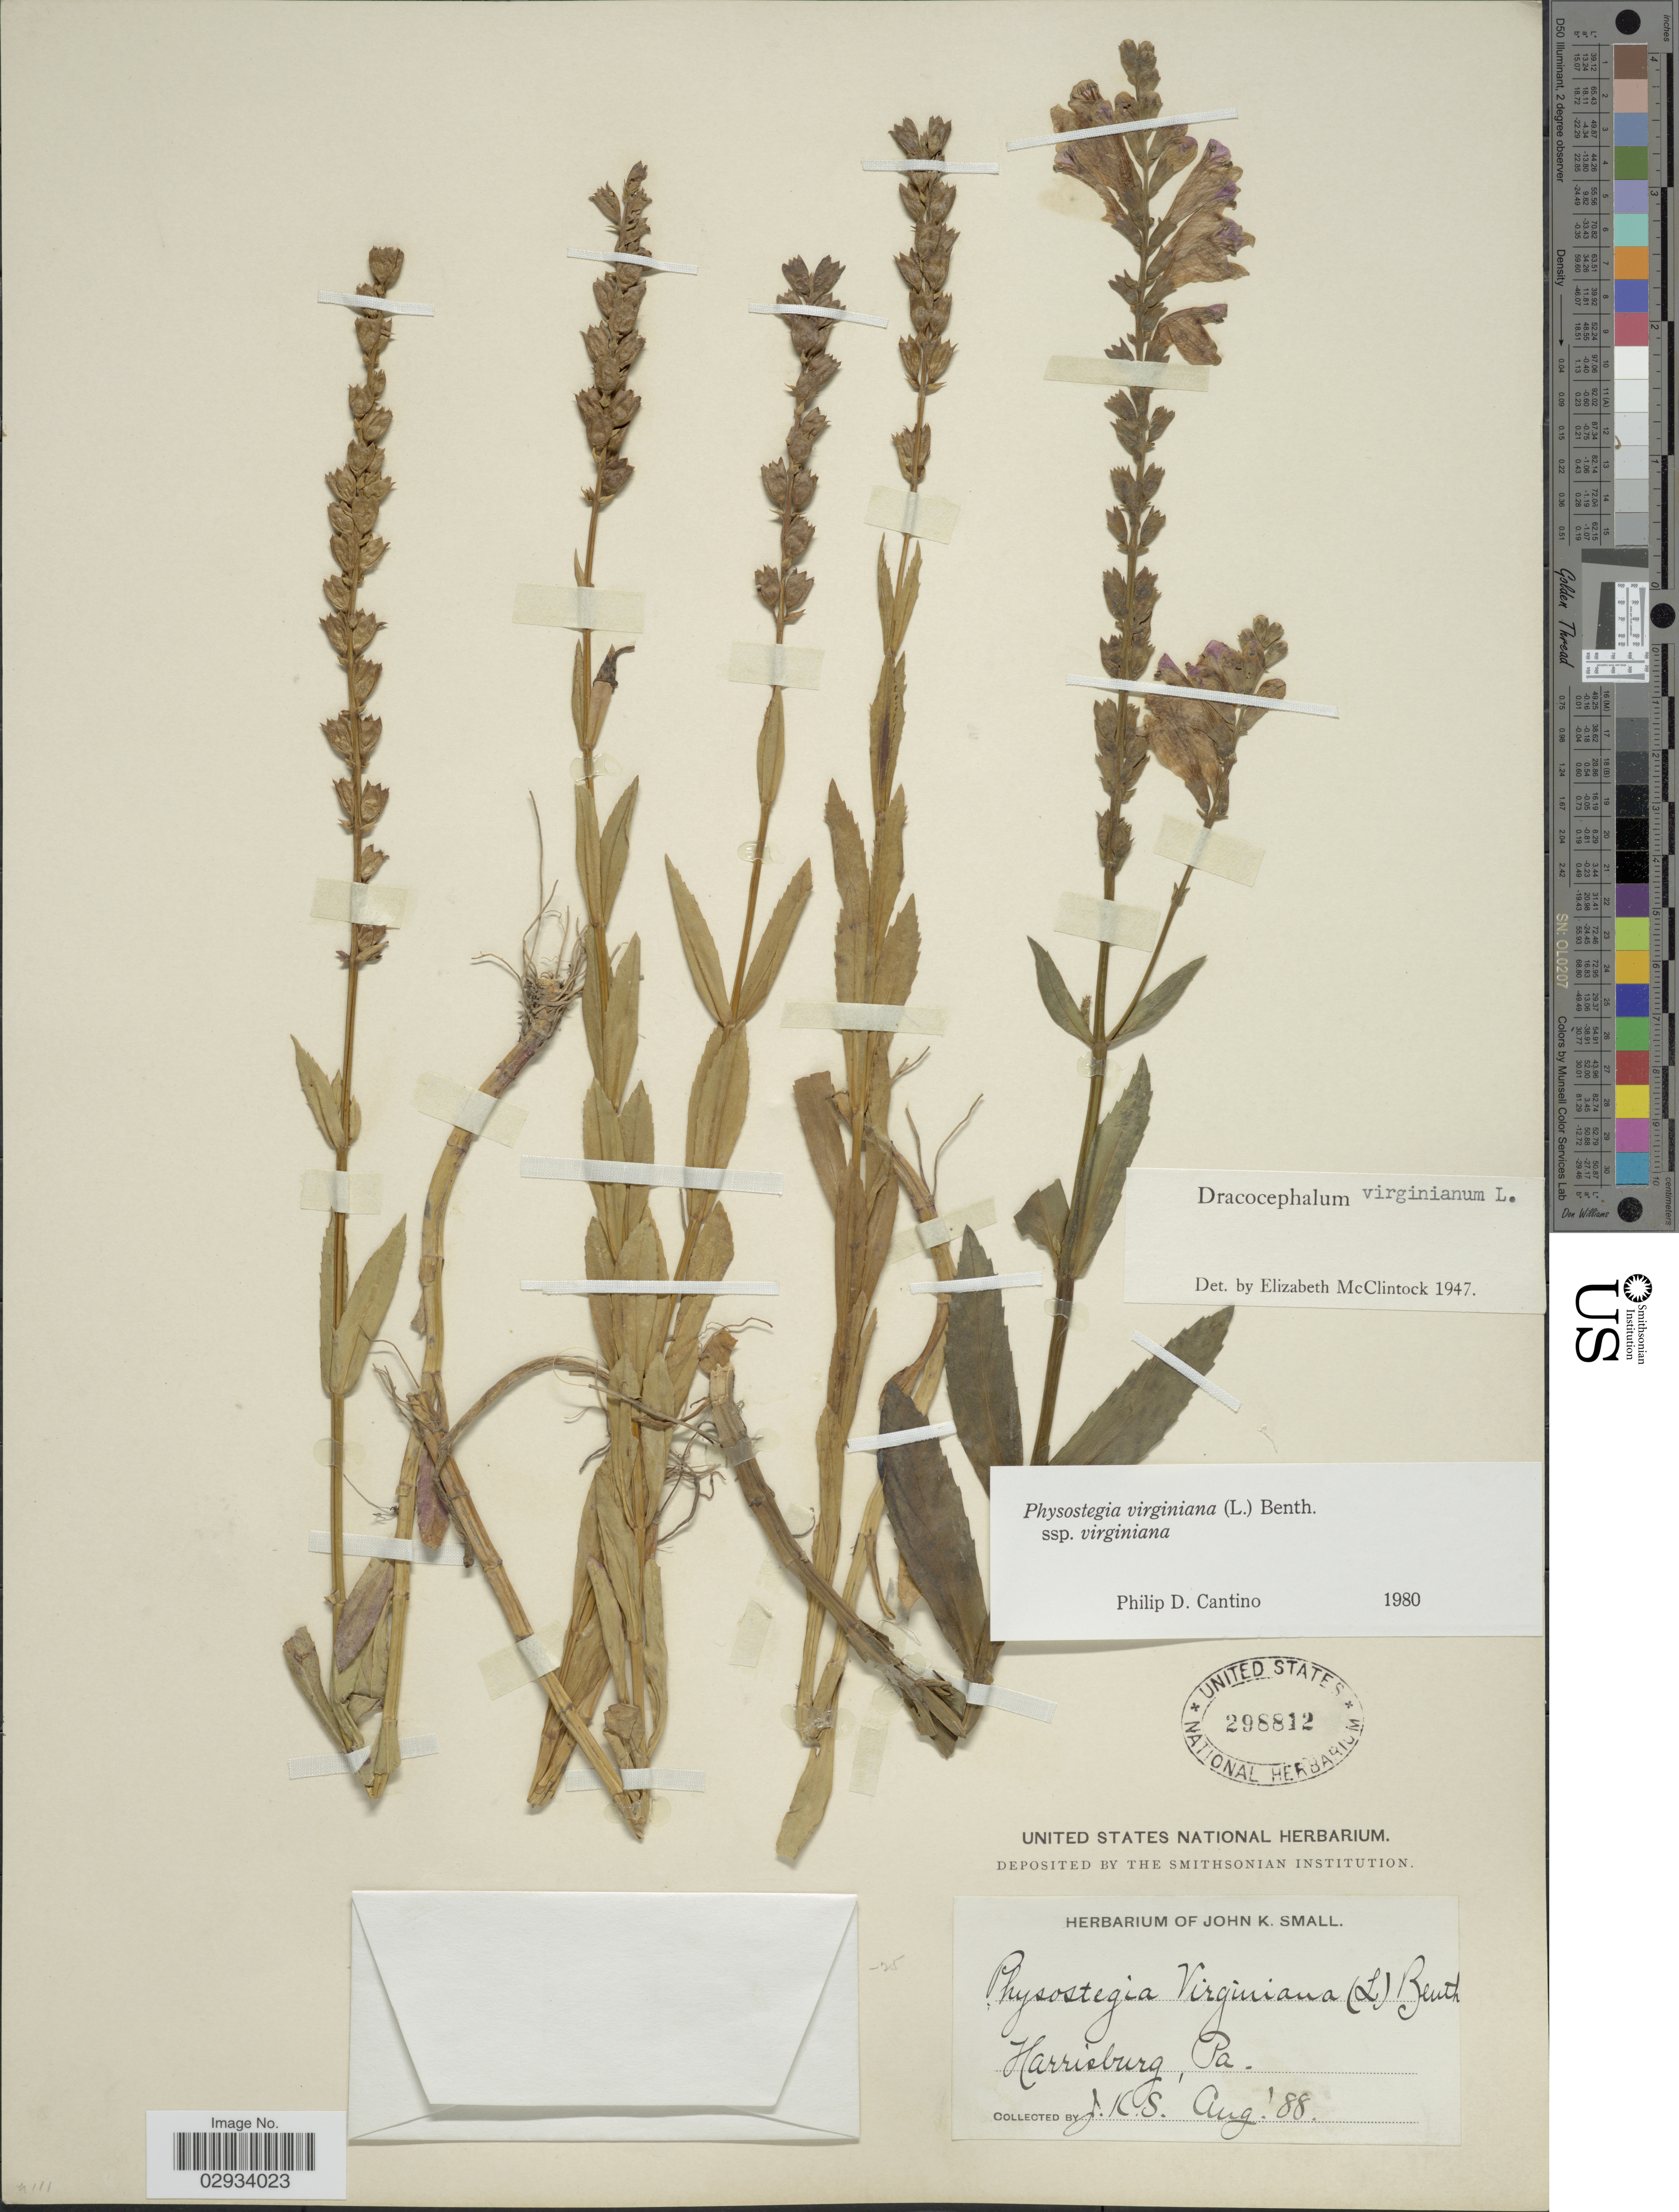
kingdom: Plantae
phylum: Tracheophyta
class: Magnoliopsida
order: Lamiales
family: Lamiaceae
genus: Physostegia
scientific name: Physostegia virginiana subsp. virginiana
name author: (L.) Benth.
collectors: J. K. Small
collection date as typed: Transcribed d/m/y: /8/88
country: United States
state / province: Pennsylvania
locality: Harrisburg, Pa.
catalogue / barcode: US 298812